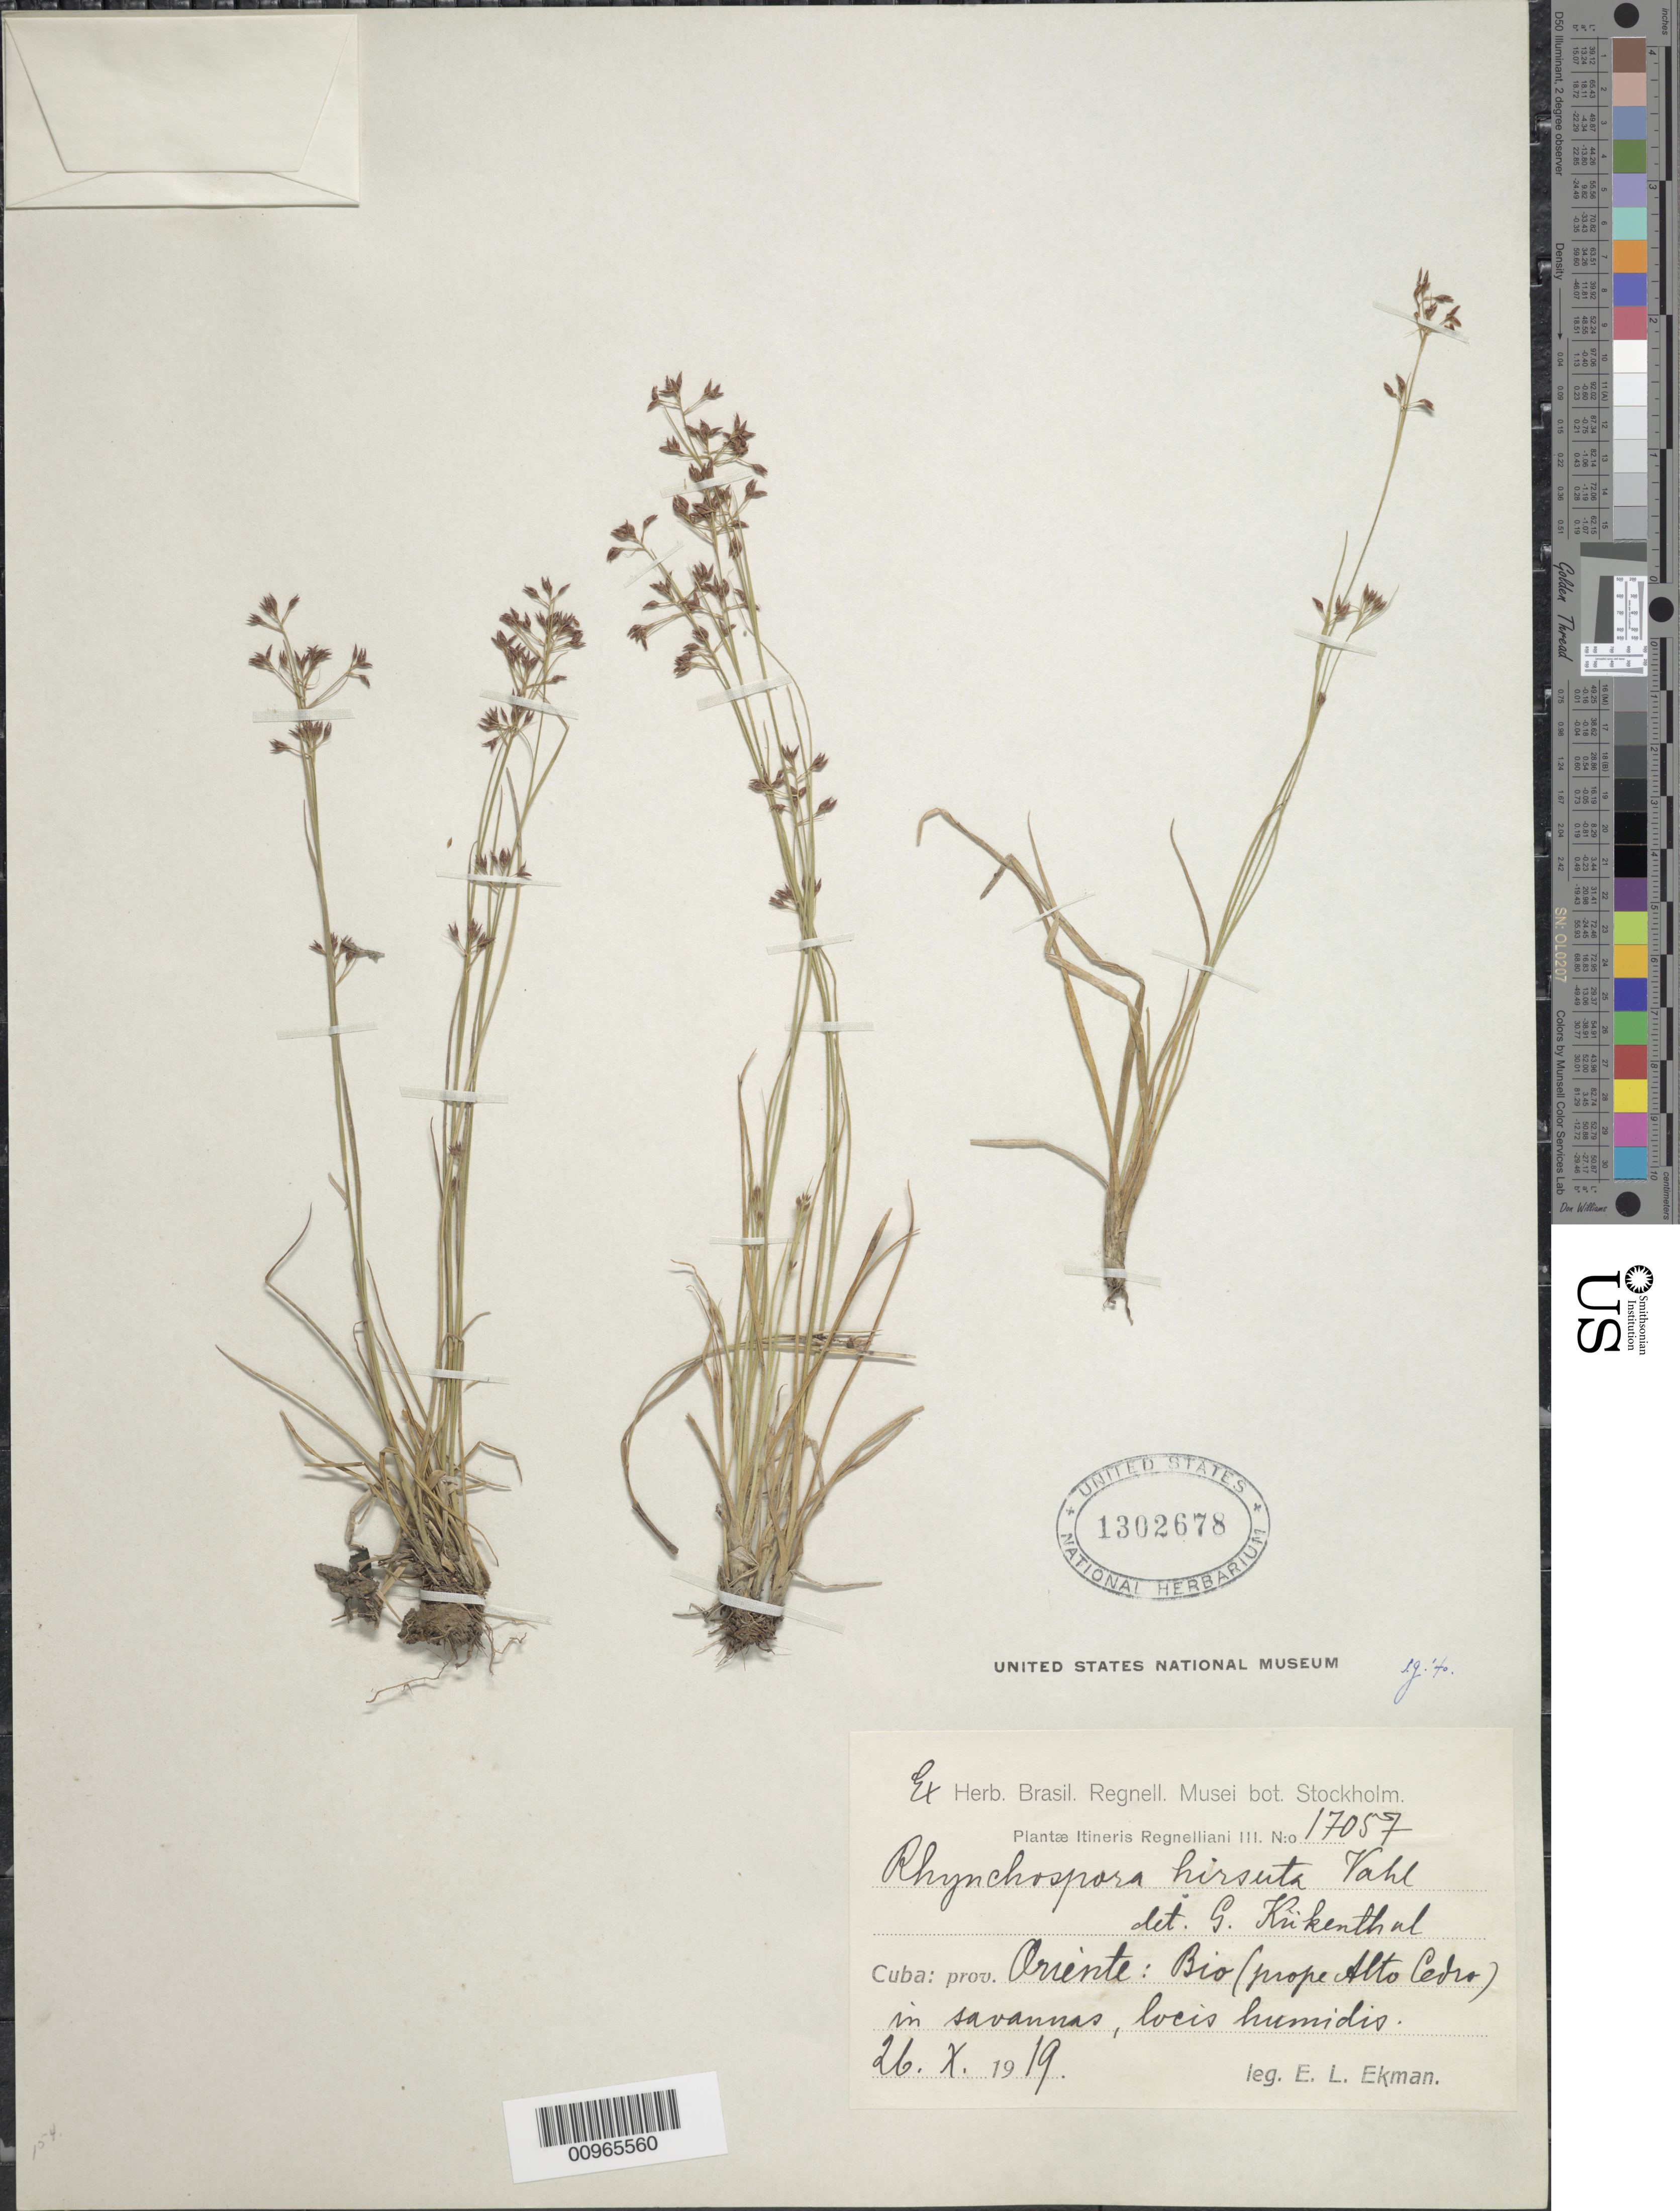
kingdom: Plantae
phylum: Tracheophyta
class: Liliopsida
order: Poales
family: Cyperaceae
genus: Rhynchospora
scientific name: Rhynchospora hirsuta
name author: (Vahl) Vahl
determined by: Gale, S.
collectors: E. L. Ekman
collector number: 17057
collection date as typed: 26 Oct 1919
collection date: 1919-10-26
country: Cuba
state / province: Oriente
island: Cuba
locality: Bio (prope Alto Cedro), in savannas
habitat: In savannas, locis humidis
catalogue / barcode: US 1302678